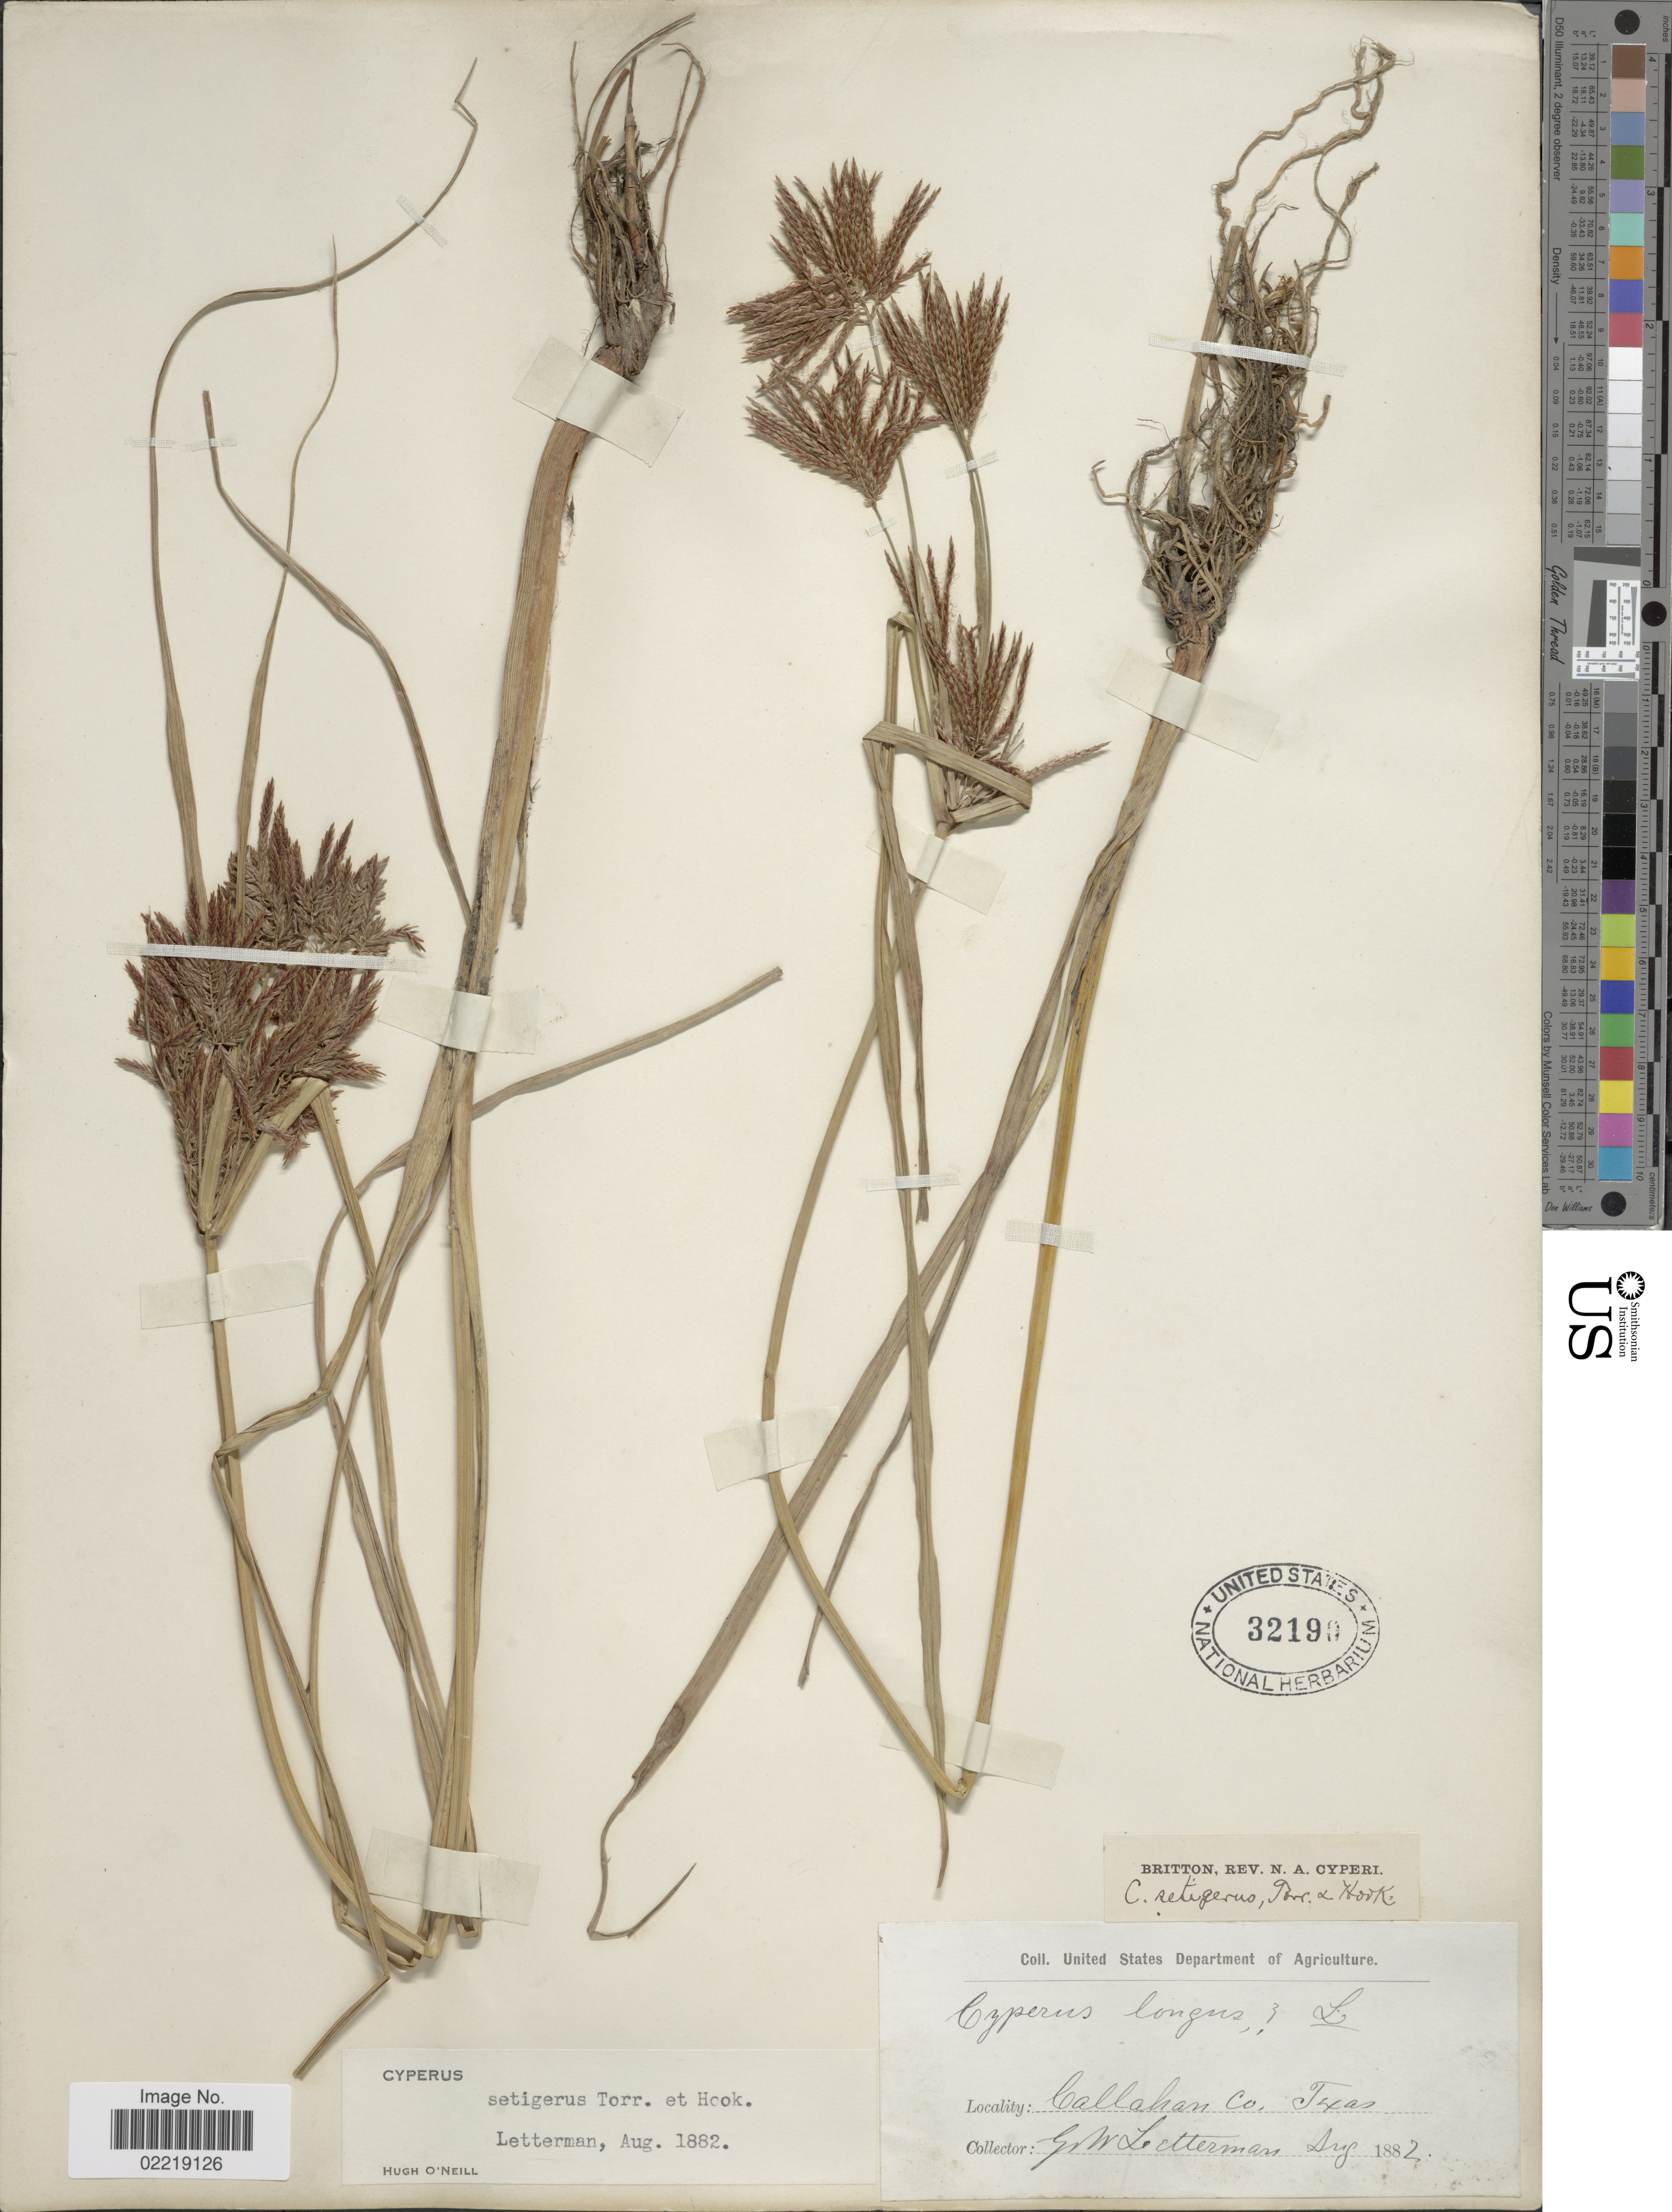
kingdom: Plantae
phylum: Tracheophyta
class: Liliopsida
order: Poales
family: Cyperaceae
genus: Cyperus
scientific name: Cyperus setigerus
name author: Torr. & Hook.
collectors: G. W. Letterman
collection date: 1882-08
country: United States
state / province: Texas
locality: Callahan Co.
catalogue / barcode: US 32190